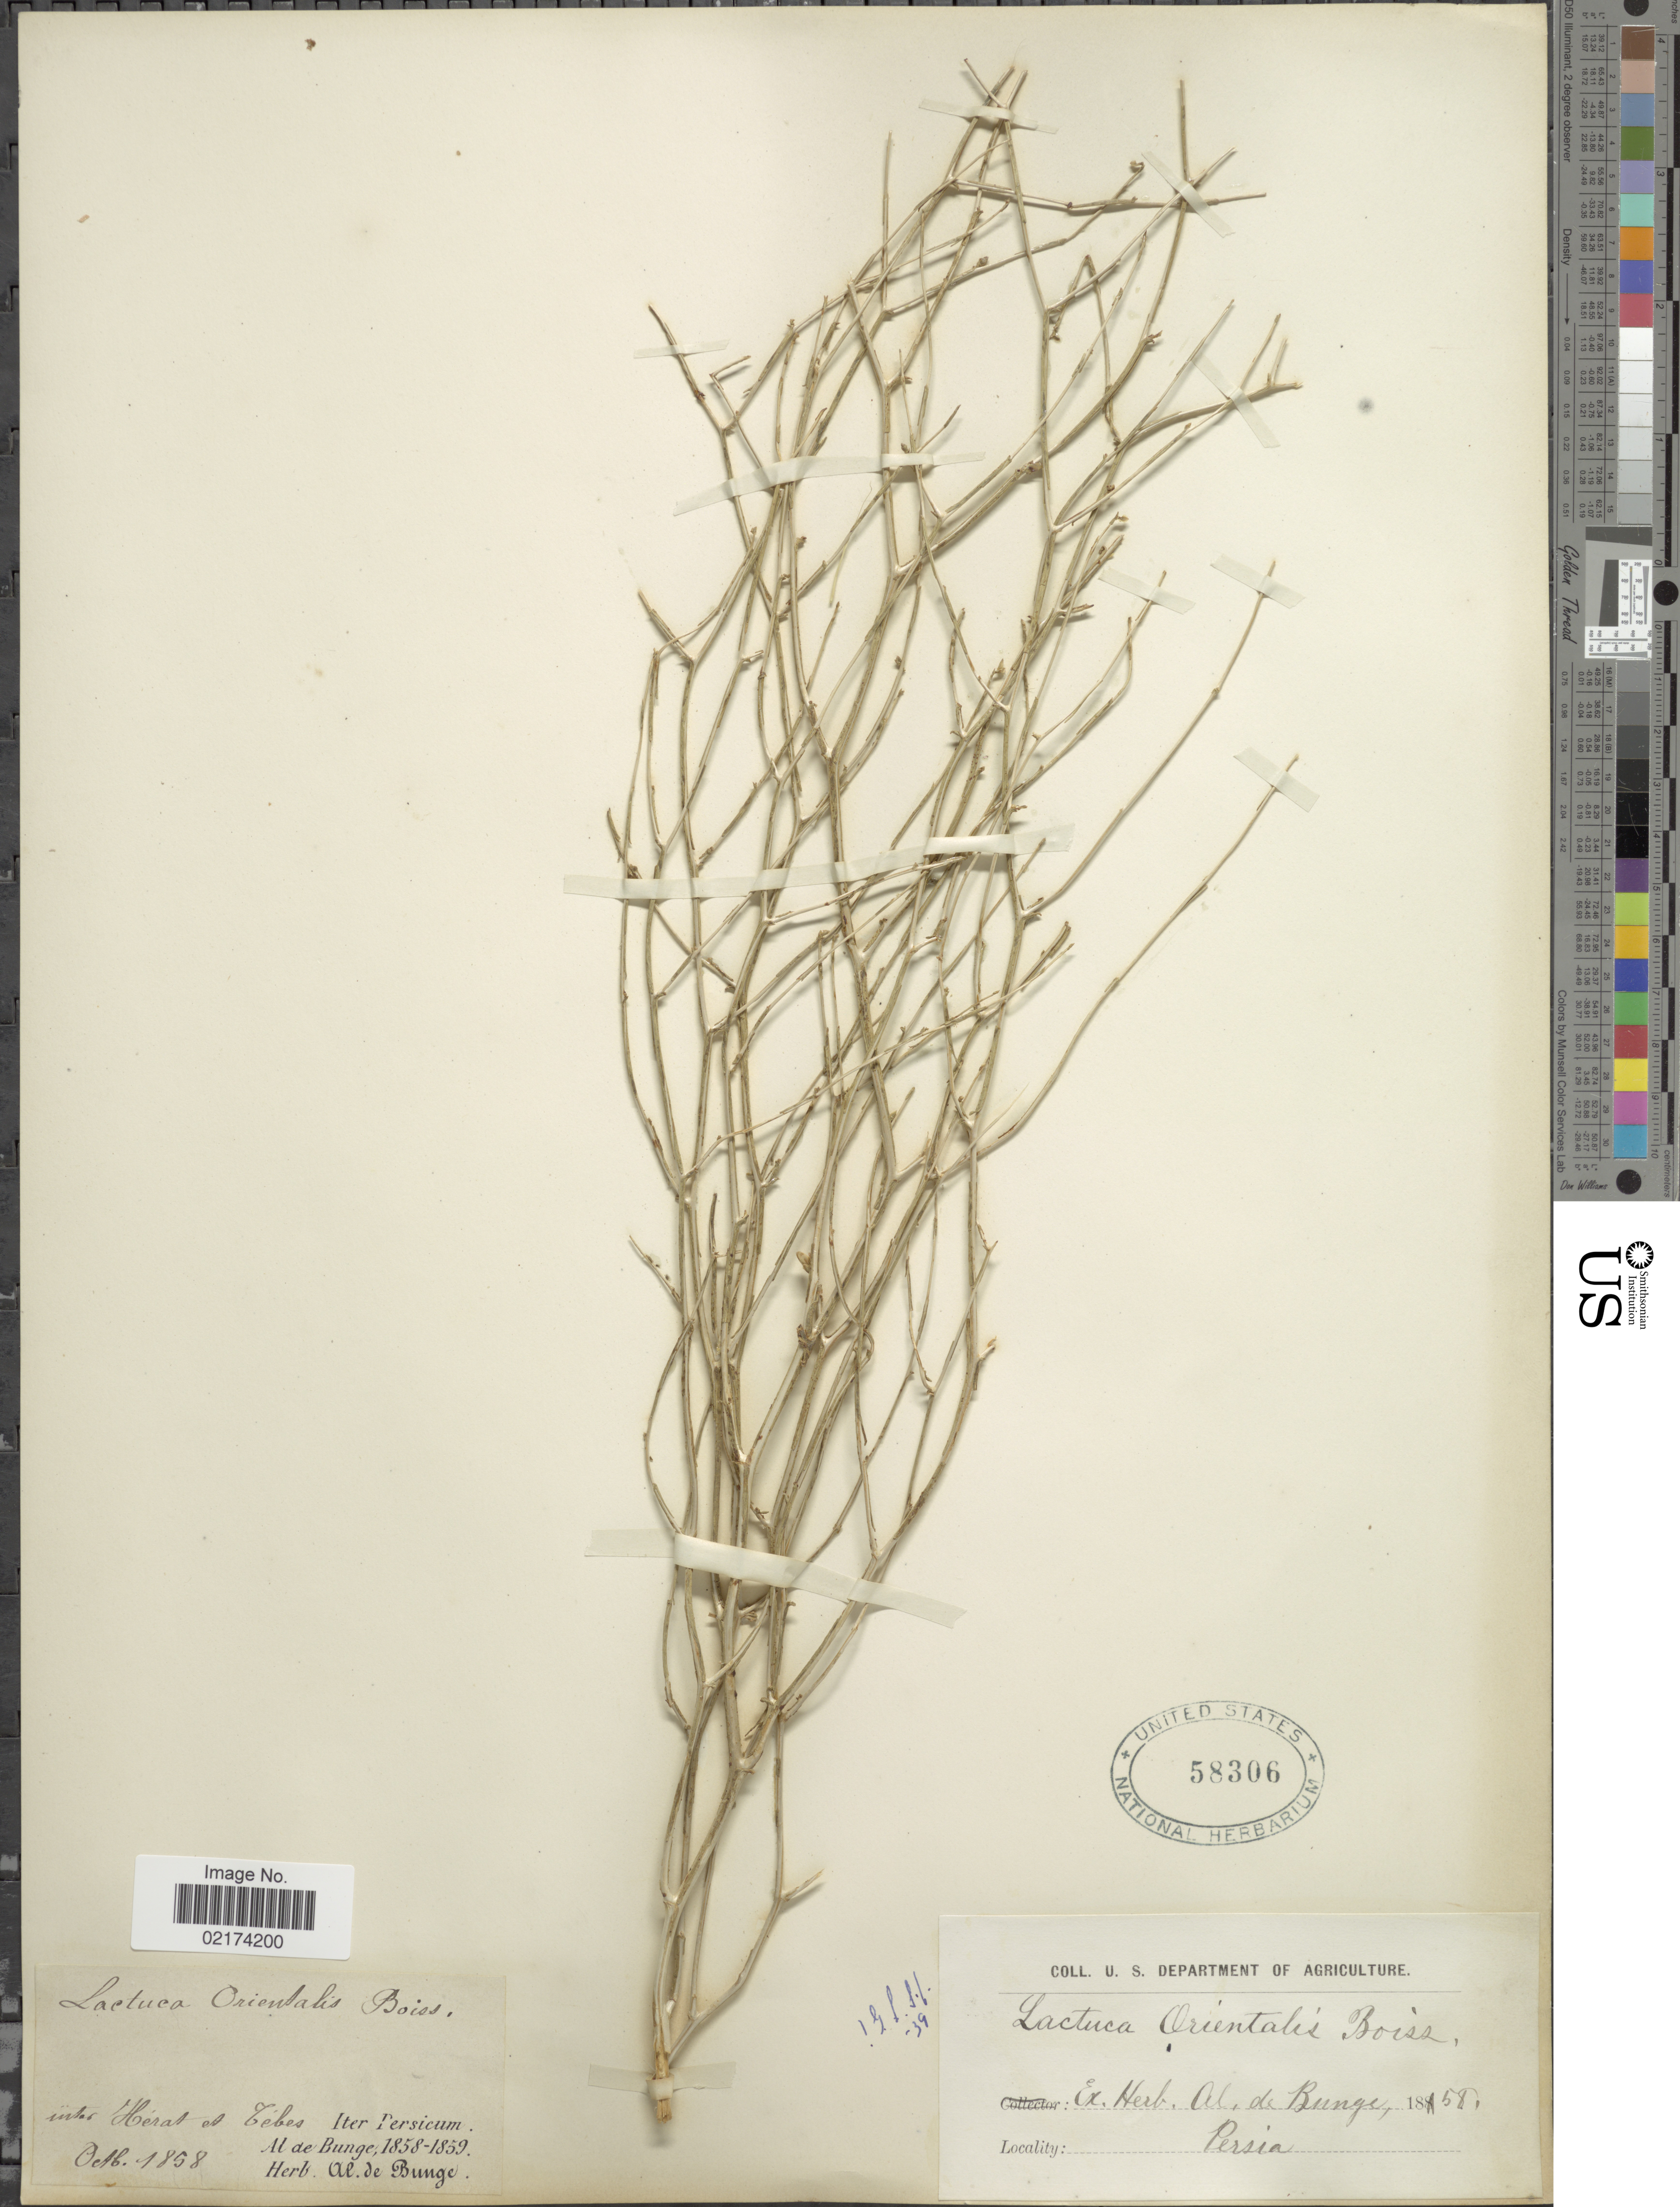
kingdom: Plantae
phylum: Tracheophyta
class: Magnoliopsida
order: Asterales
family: Asteraceae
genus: Lactuca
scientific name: Lactuca orientalis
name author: (Boiss.) Boiss.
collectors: A. de Bunge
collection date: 1858-10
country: Iran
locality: Persia, Persicum, inter Herat et Tebes [interpreted]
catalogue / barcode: US 58306